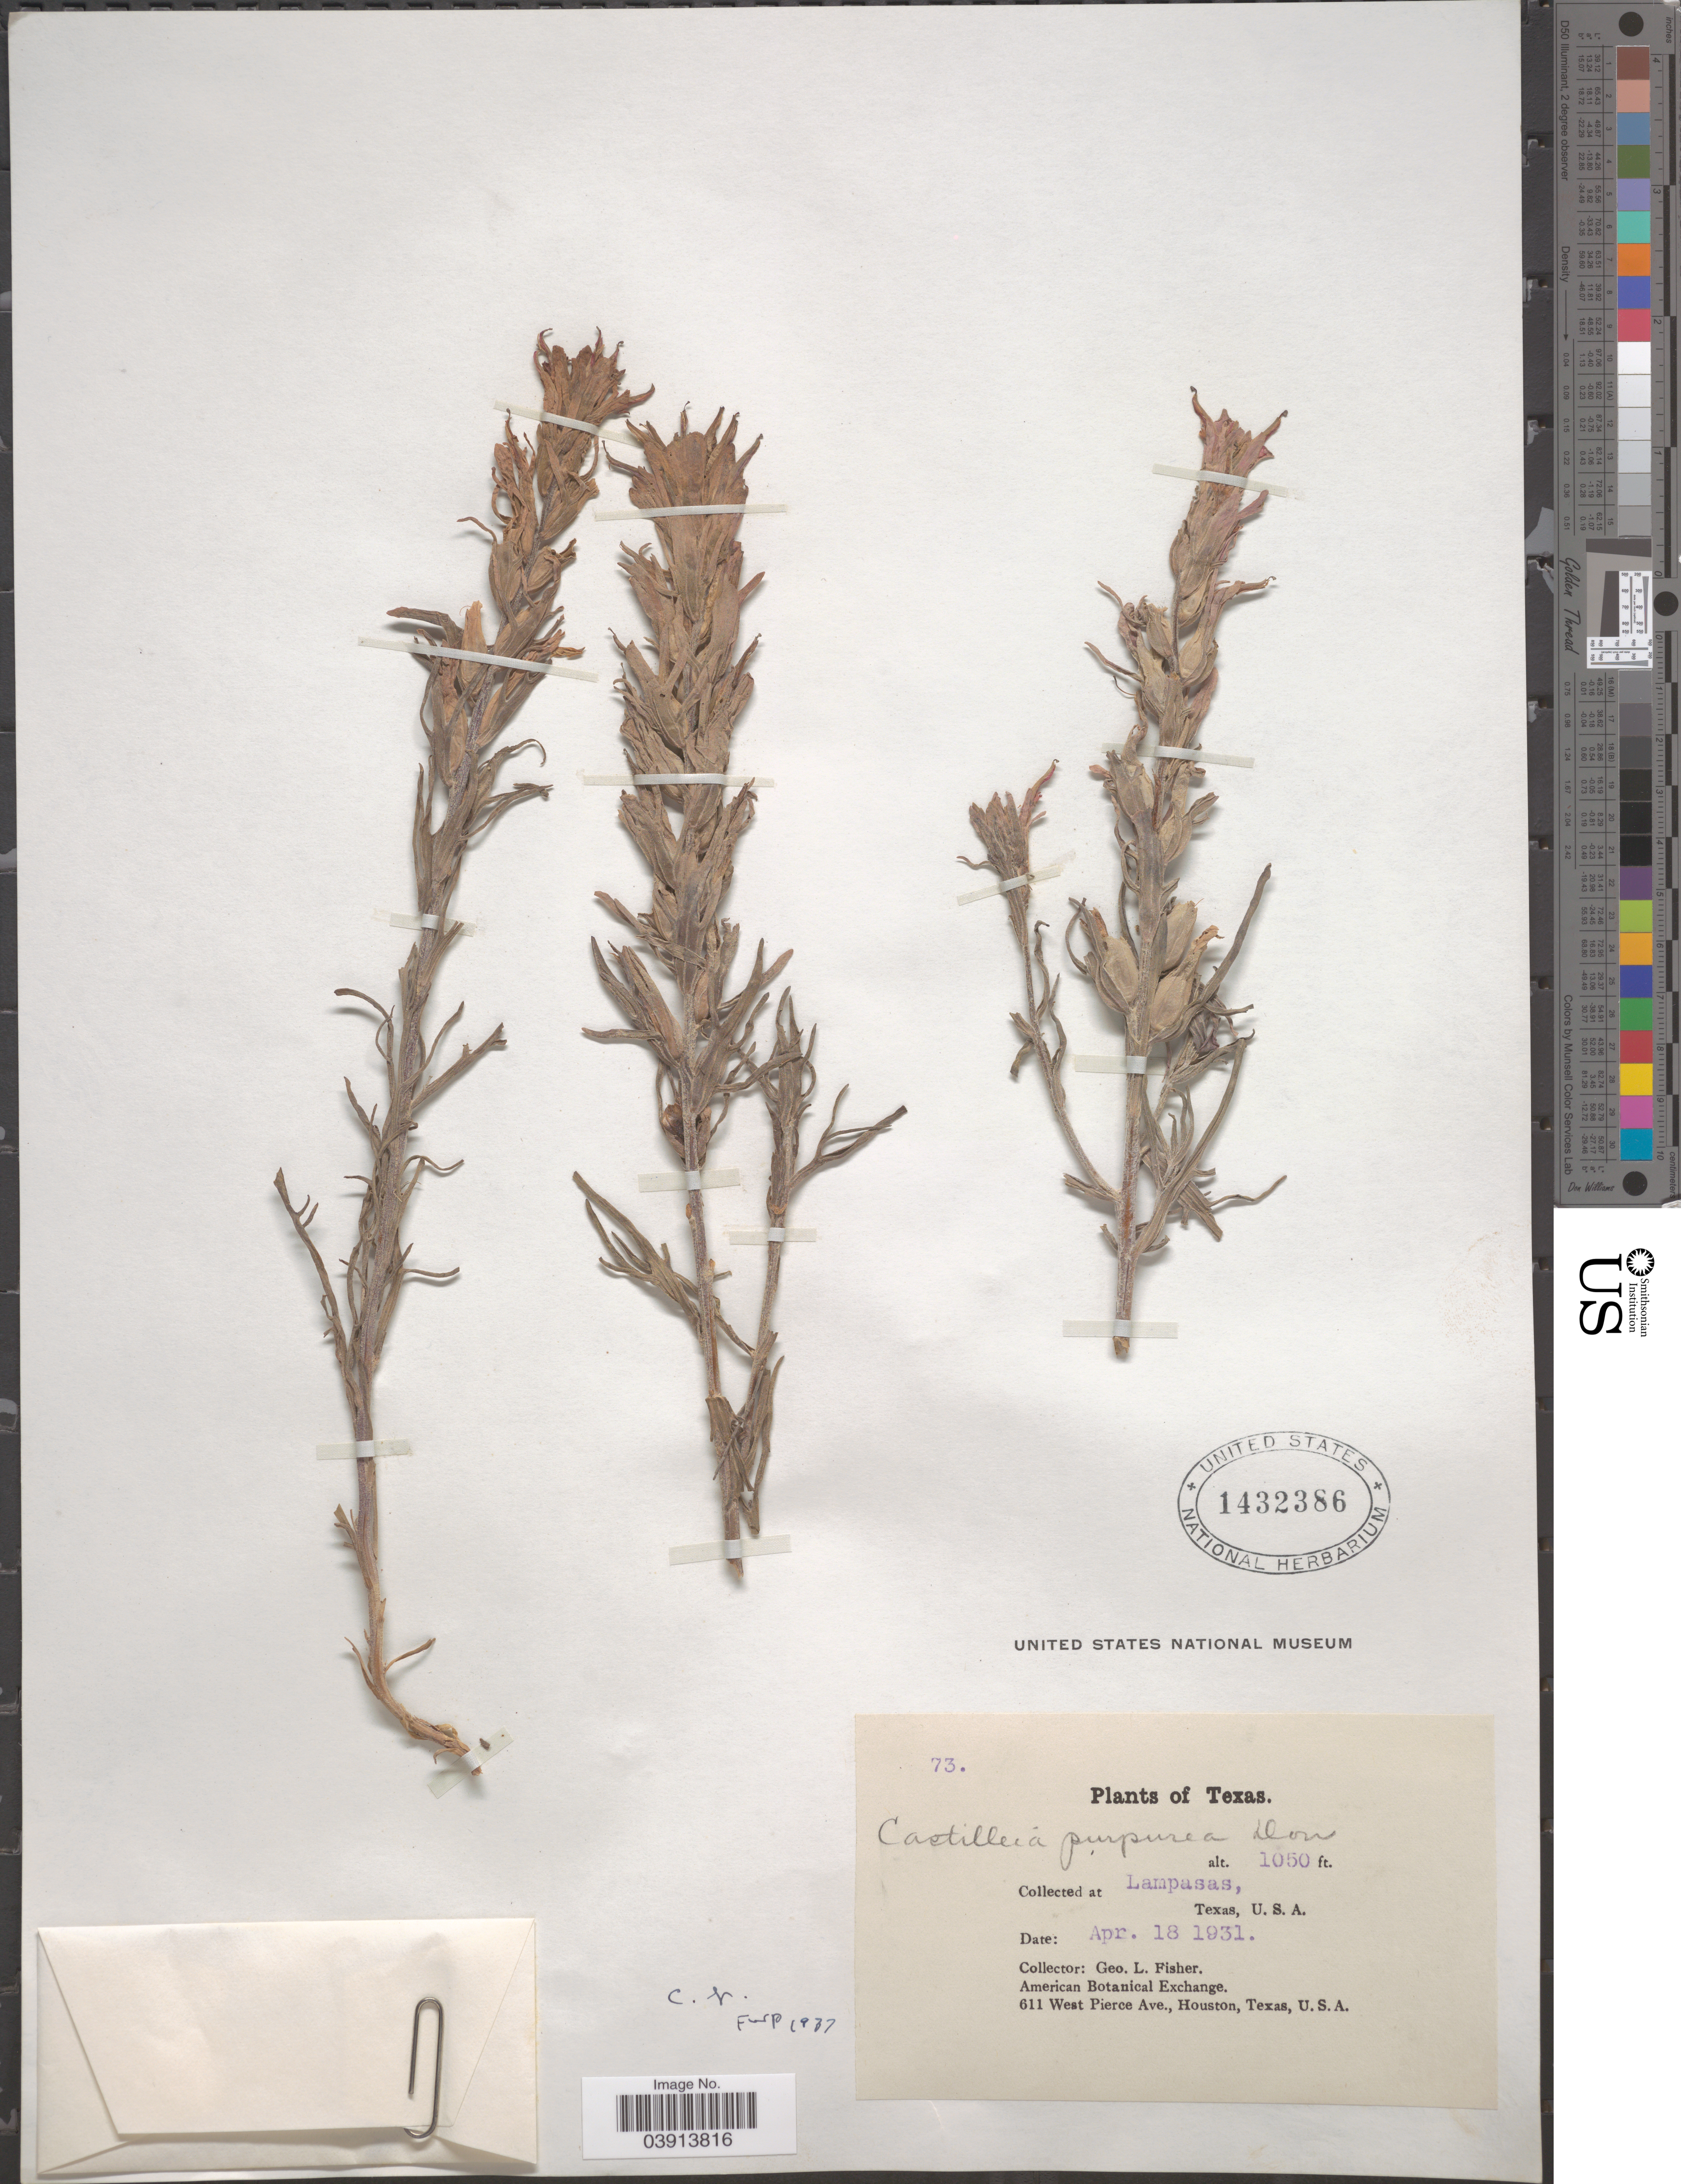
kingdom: Plantae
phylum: Tracheophyta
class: Magnoliopsida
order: Lamiales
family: Orobanchaceae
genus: Castilleja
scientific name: Castilleja purpurea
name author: (Nutt.) G. Don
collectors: G. L. Fisher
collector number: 73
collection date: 1931-04-18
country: United States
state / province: Texas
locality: Lampasas.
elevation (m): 320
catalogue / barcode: US 1432386